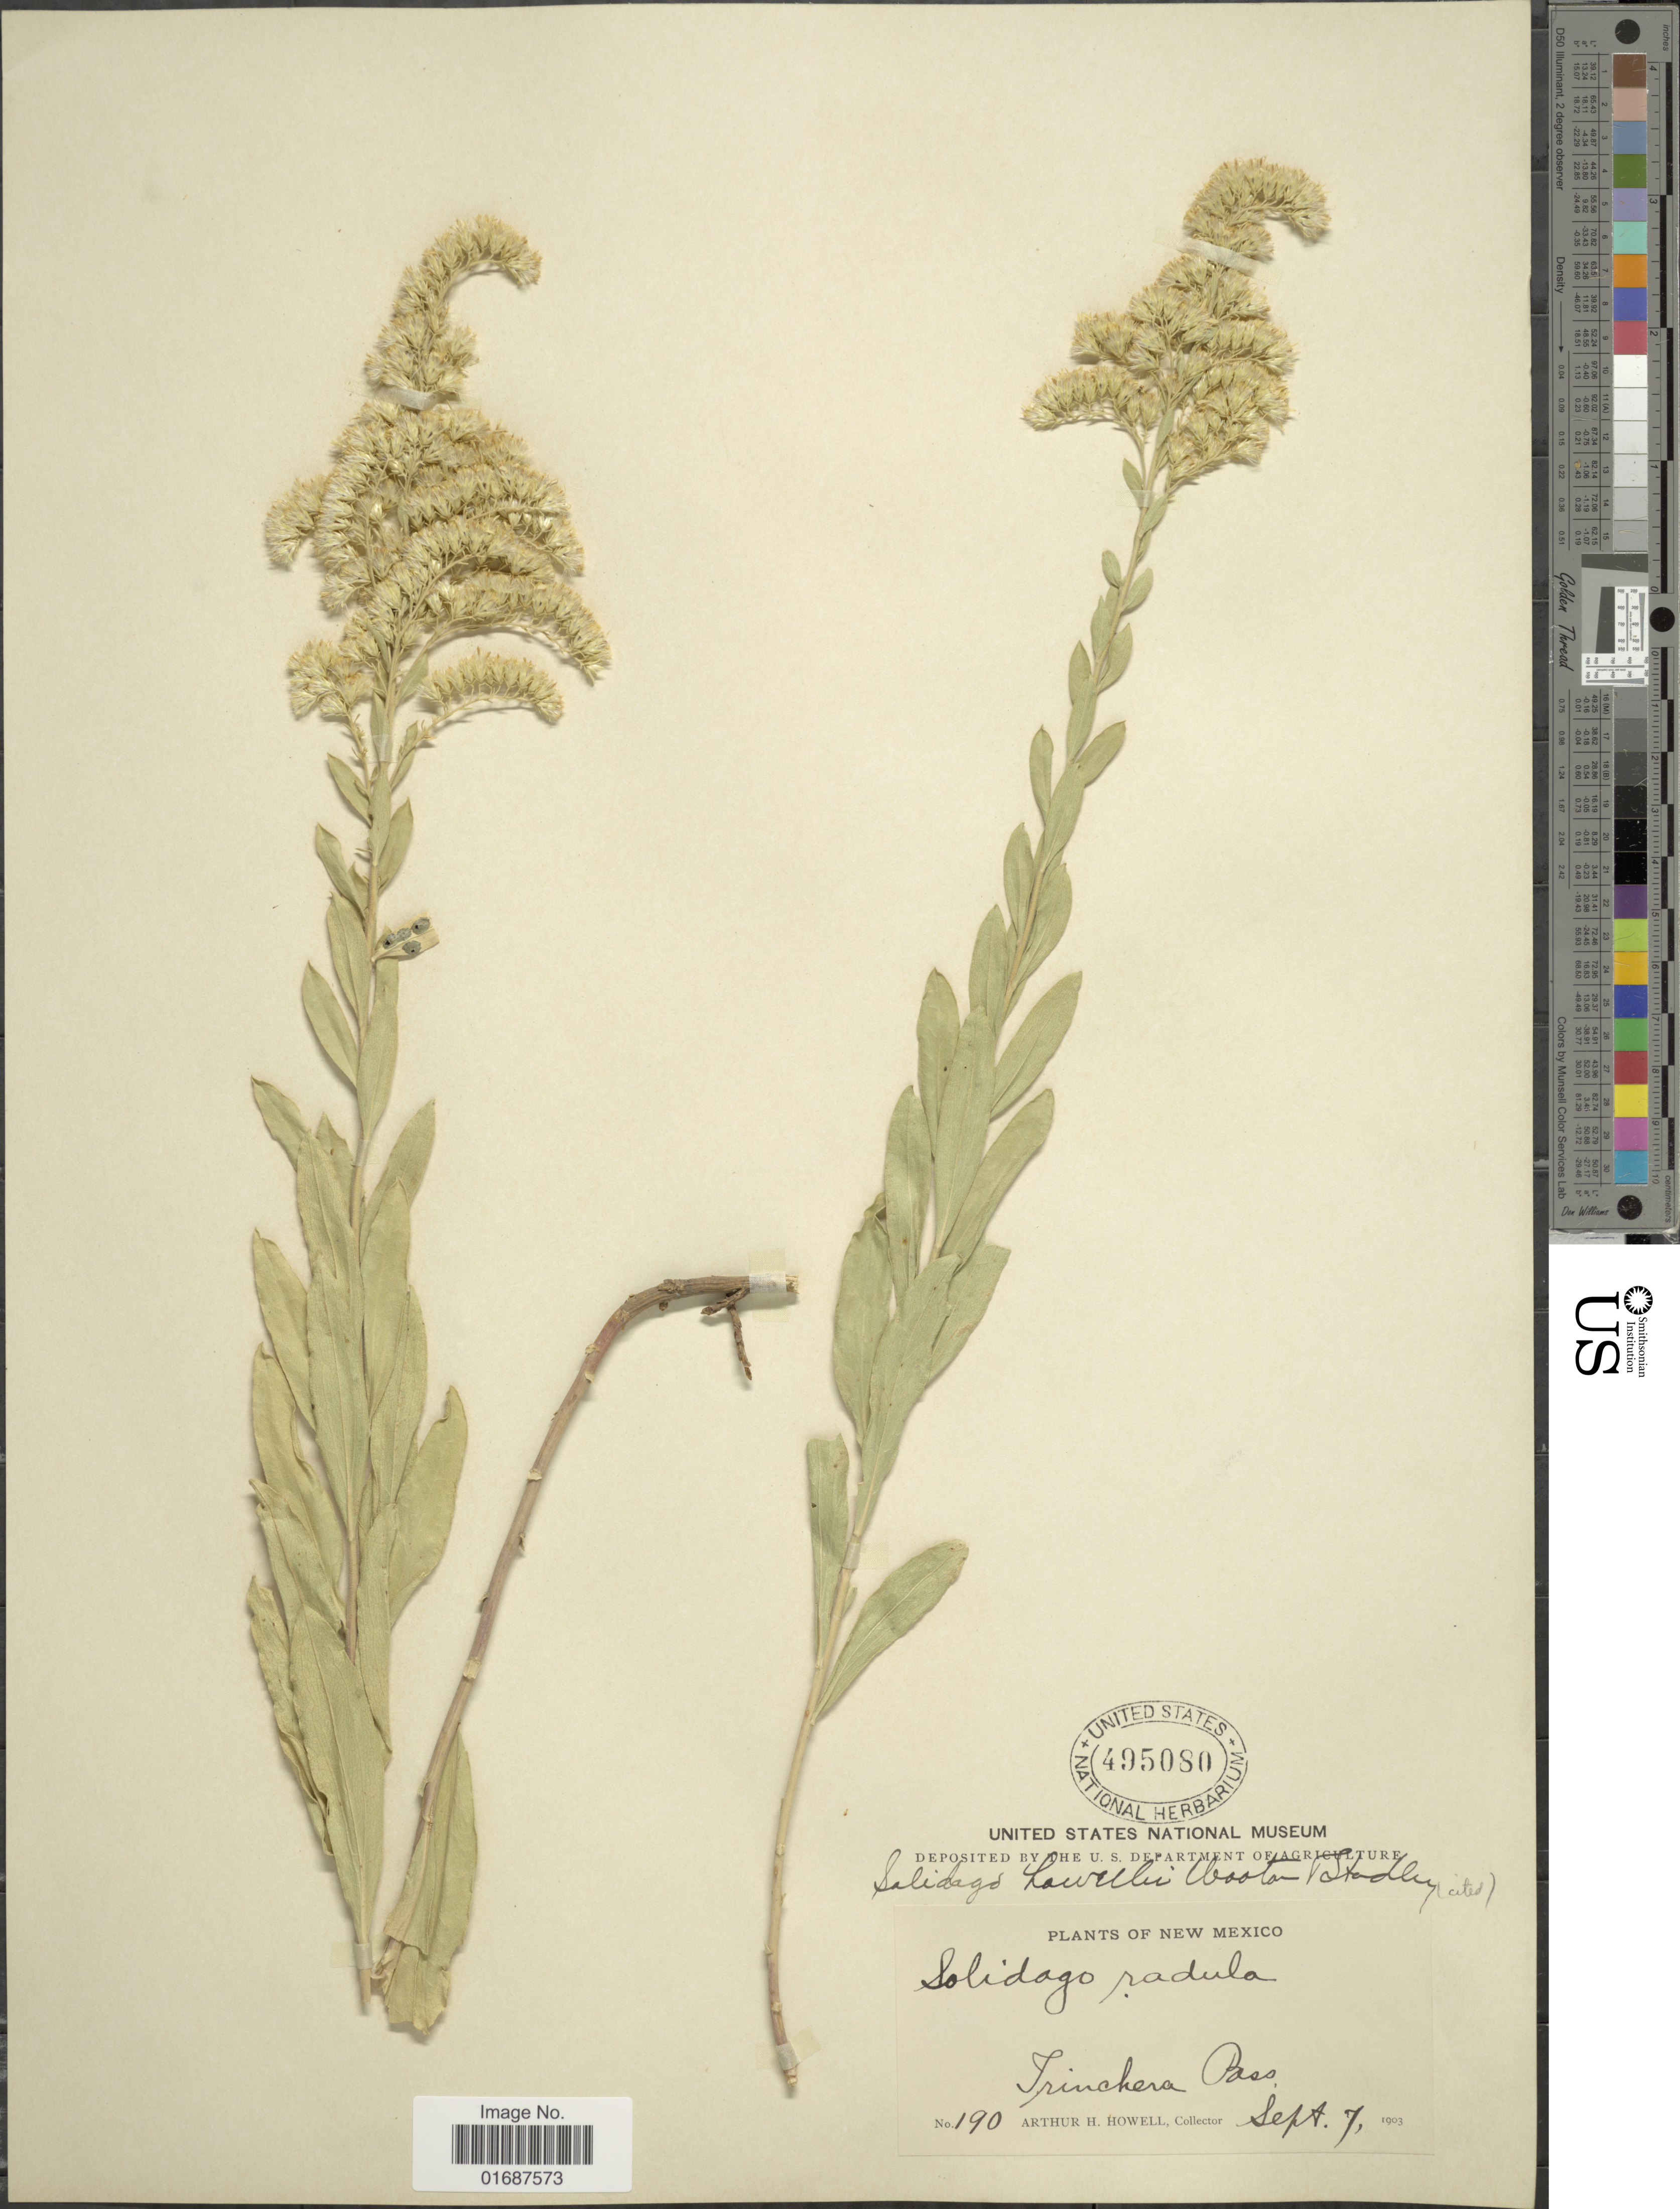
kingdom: Plantae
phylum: Tracheophyta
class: Magnoliopsida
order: Asterales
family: Asteraceae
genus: Solidago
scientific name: Solidago howellii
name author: Wooton & Standl.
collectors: A. Howell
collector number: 190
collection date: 1903-09-07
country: United States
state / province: New Mexico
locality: Trinchera Pass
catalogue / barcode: US 495080